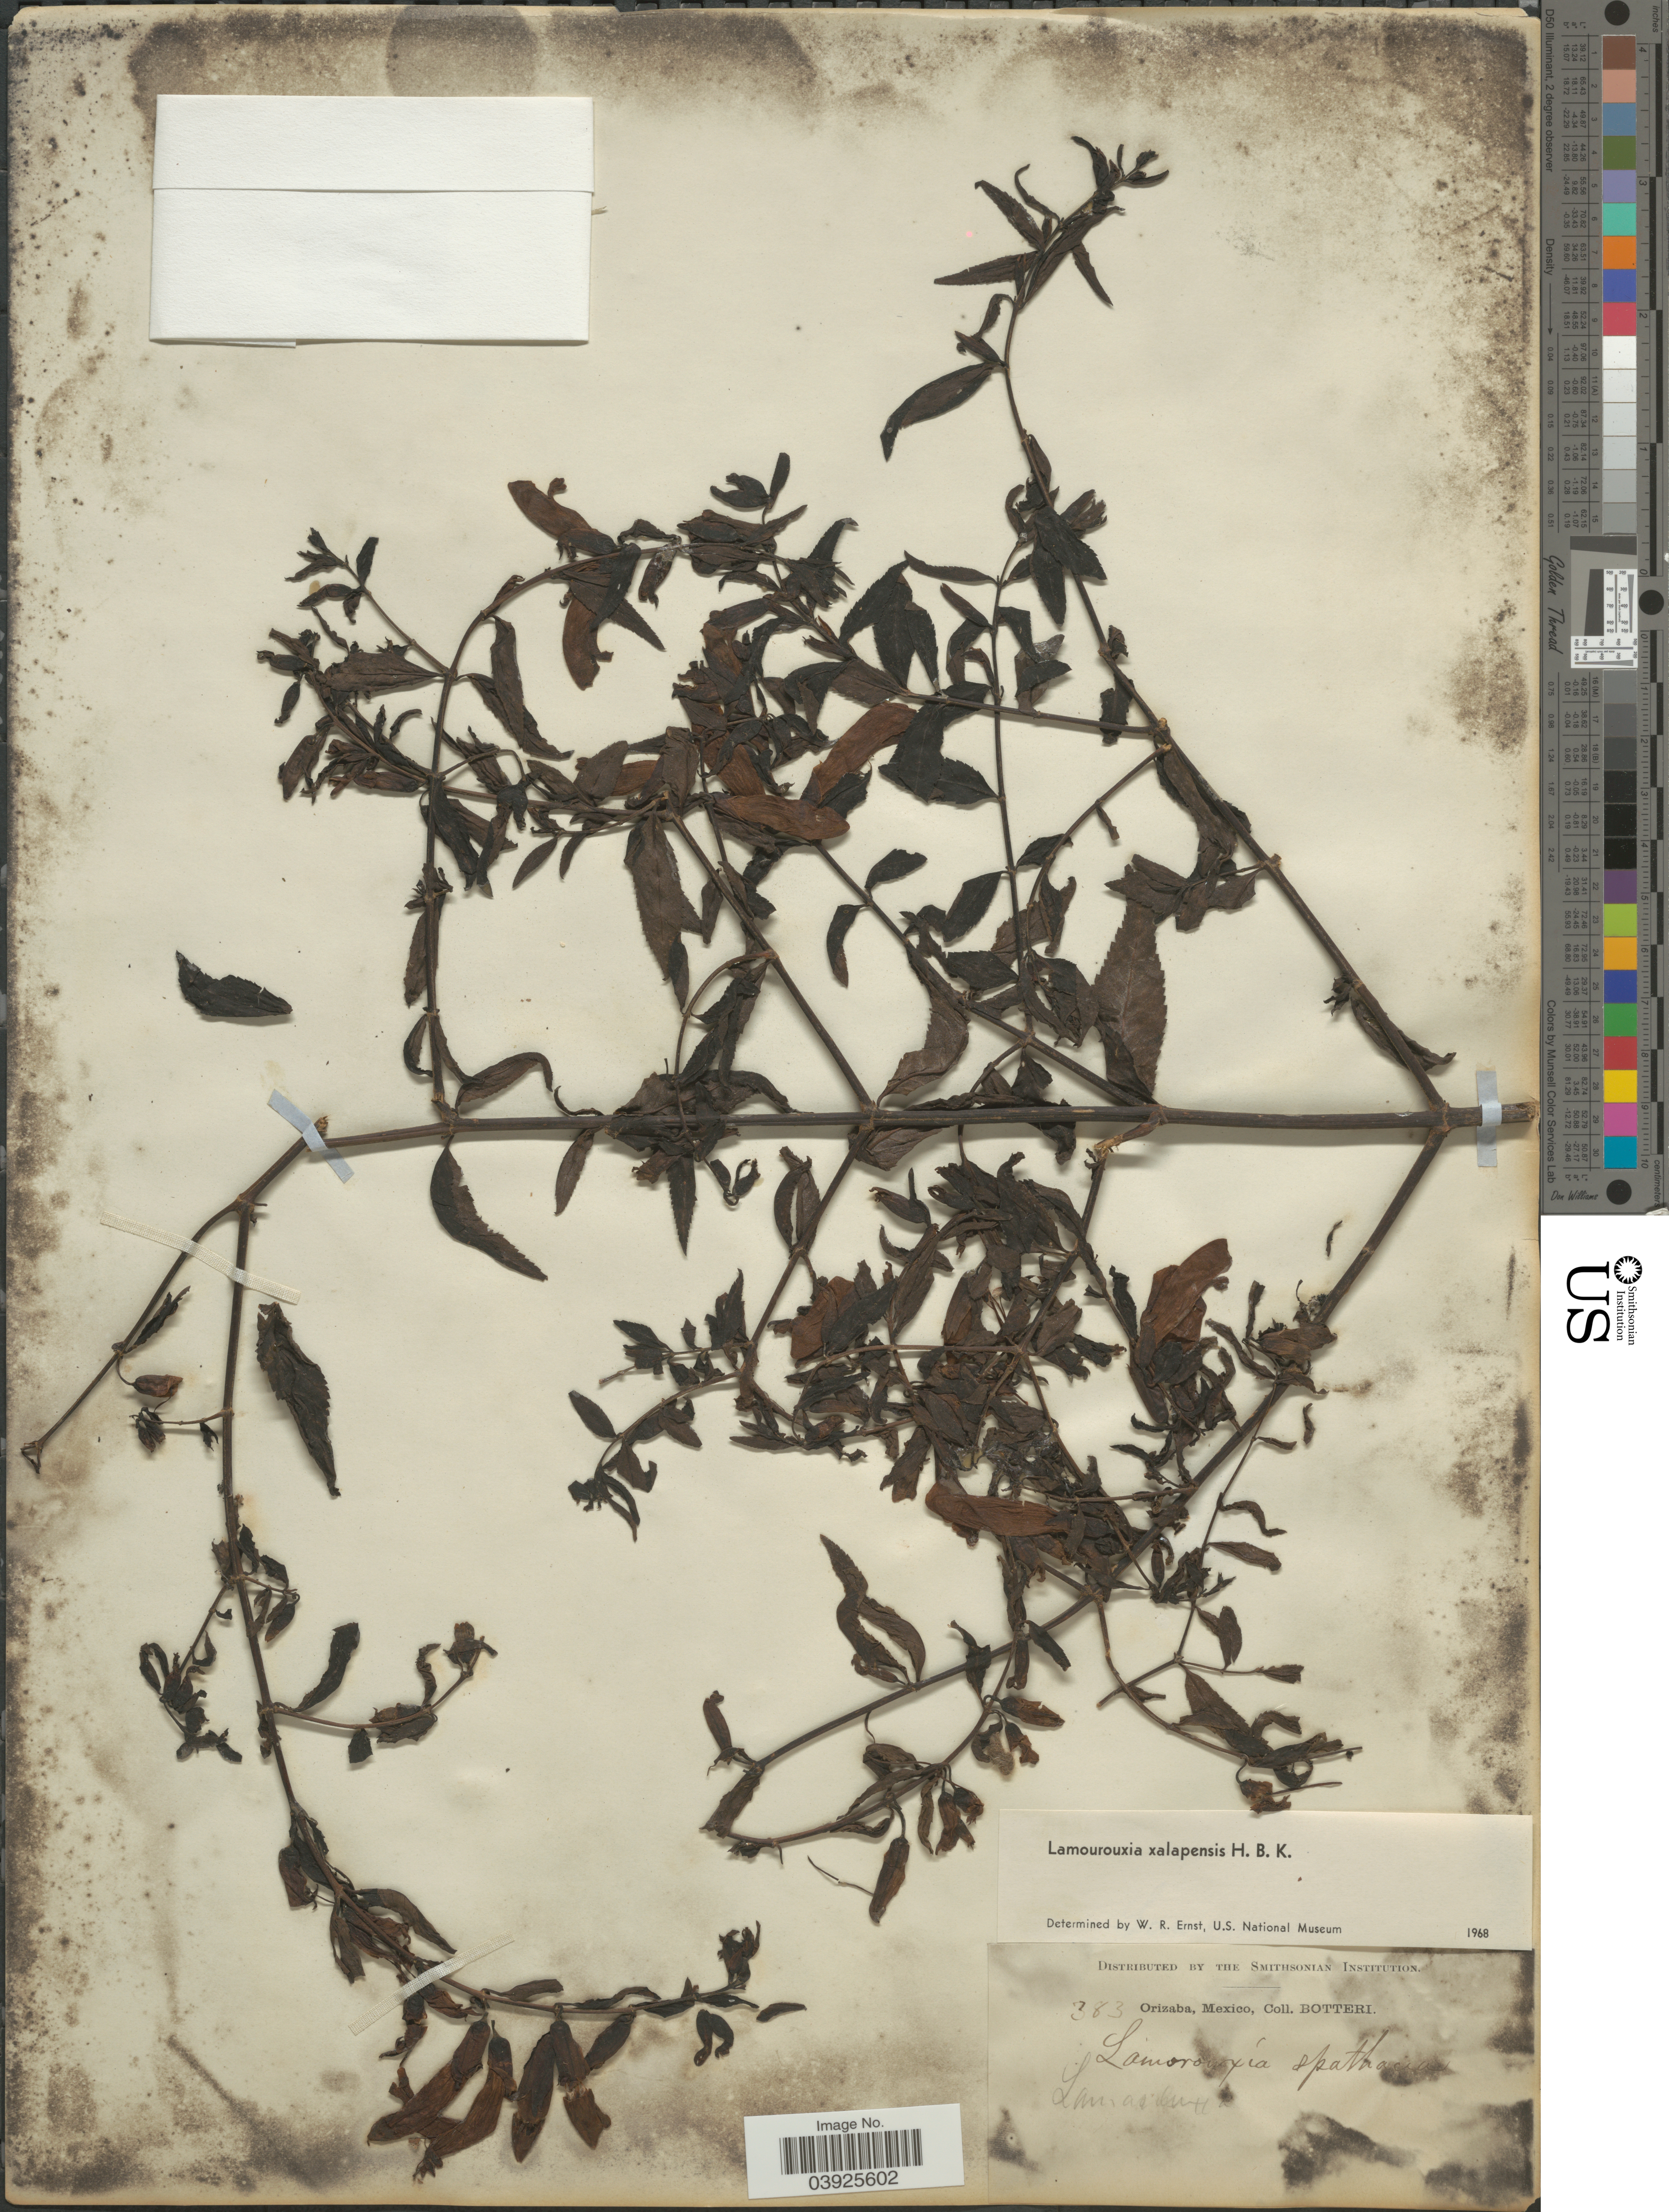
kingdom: Plantae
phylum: Tracheophyta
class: Magnoliopsida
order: Lamiales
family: Orobanchaceae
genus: Lamourouxia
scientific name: Lamourouxia xalapensis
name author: Kunth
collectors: -. Botteri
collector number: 383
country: Mexico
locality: Orizaba.